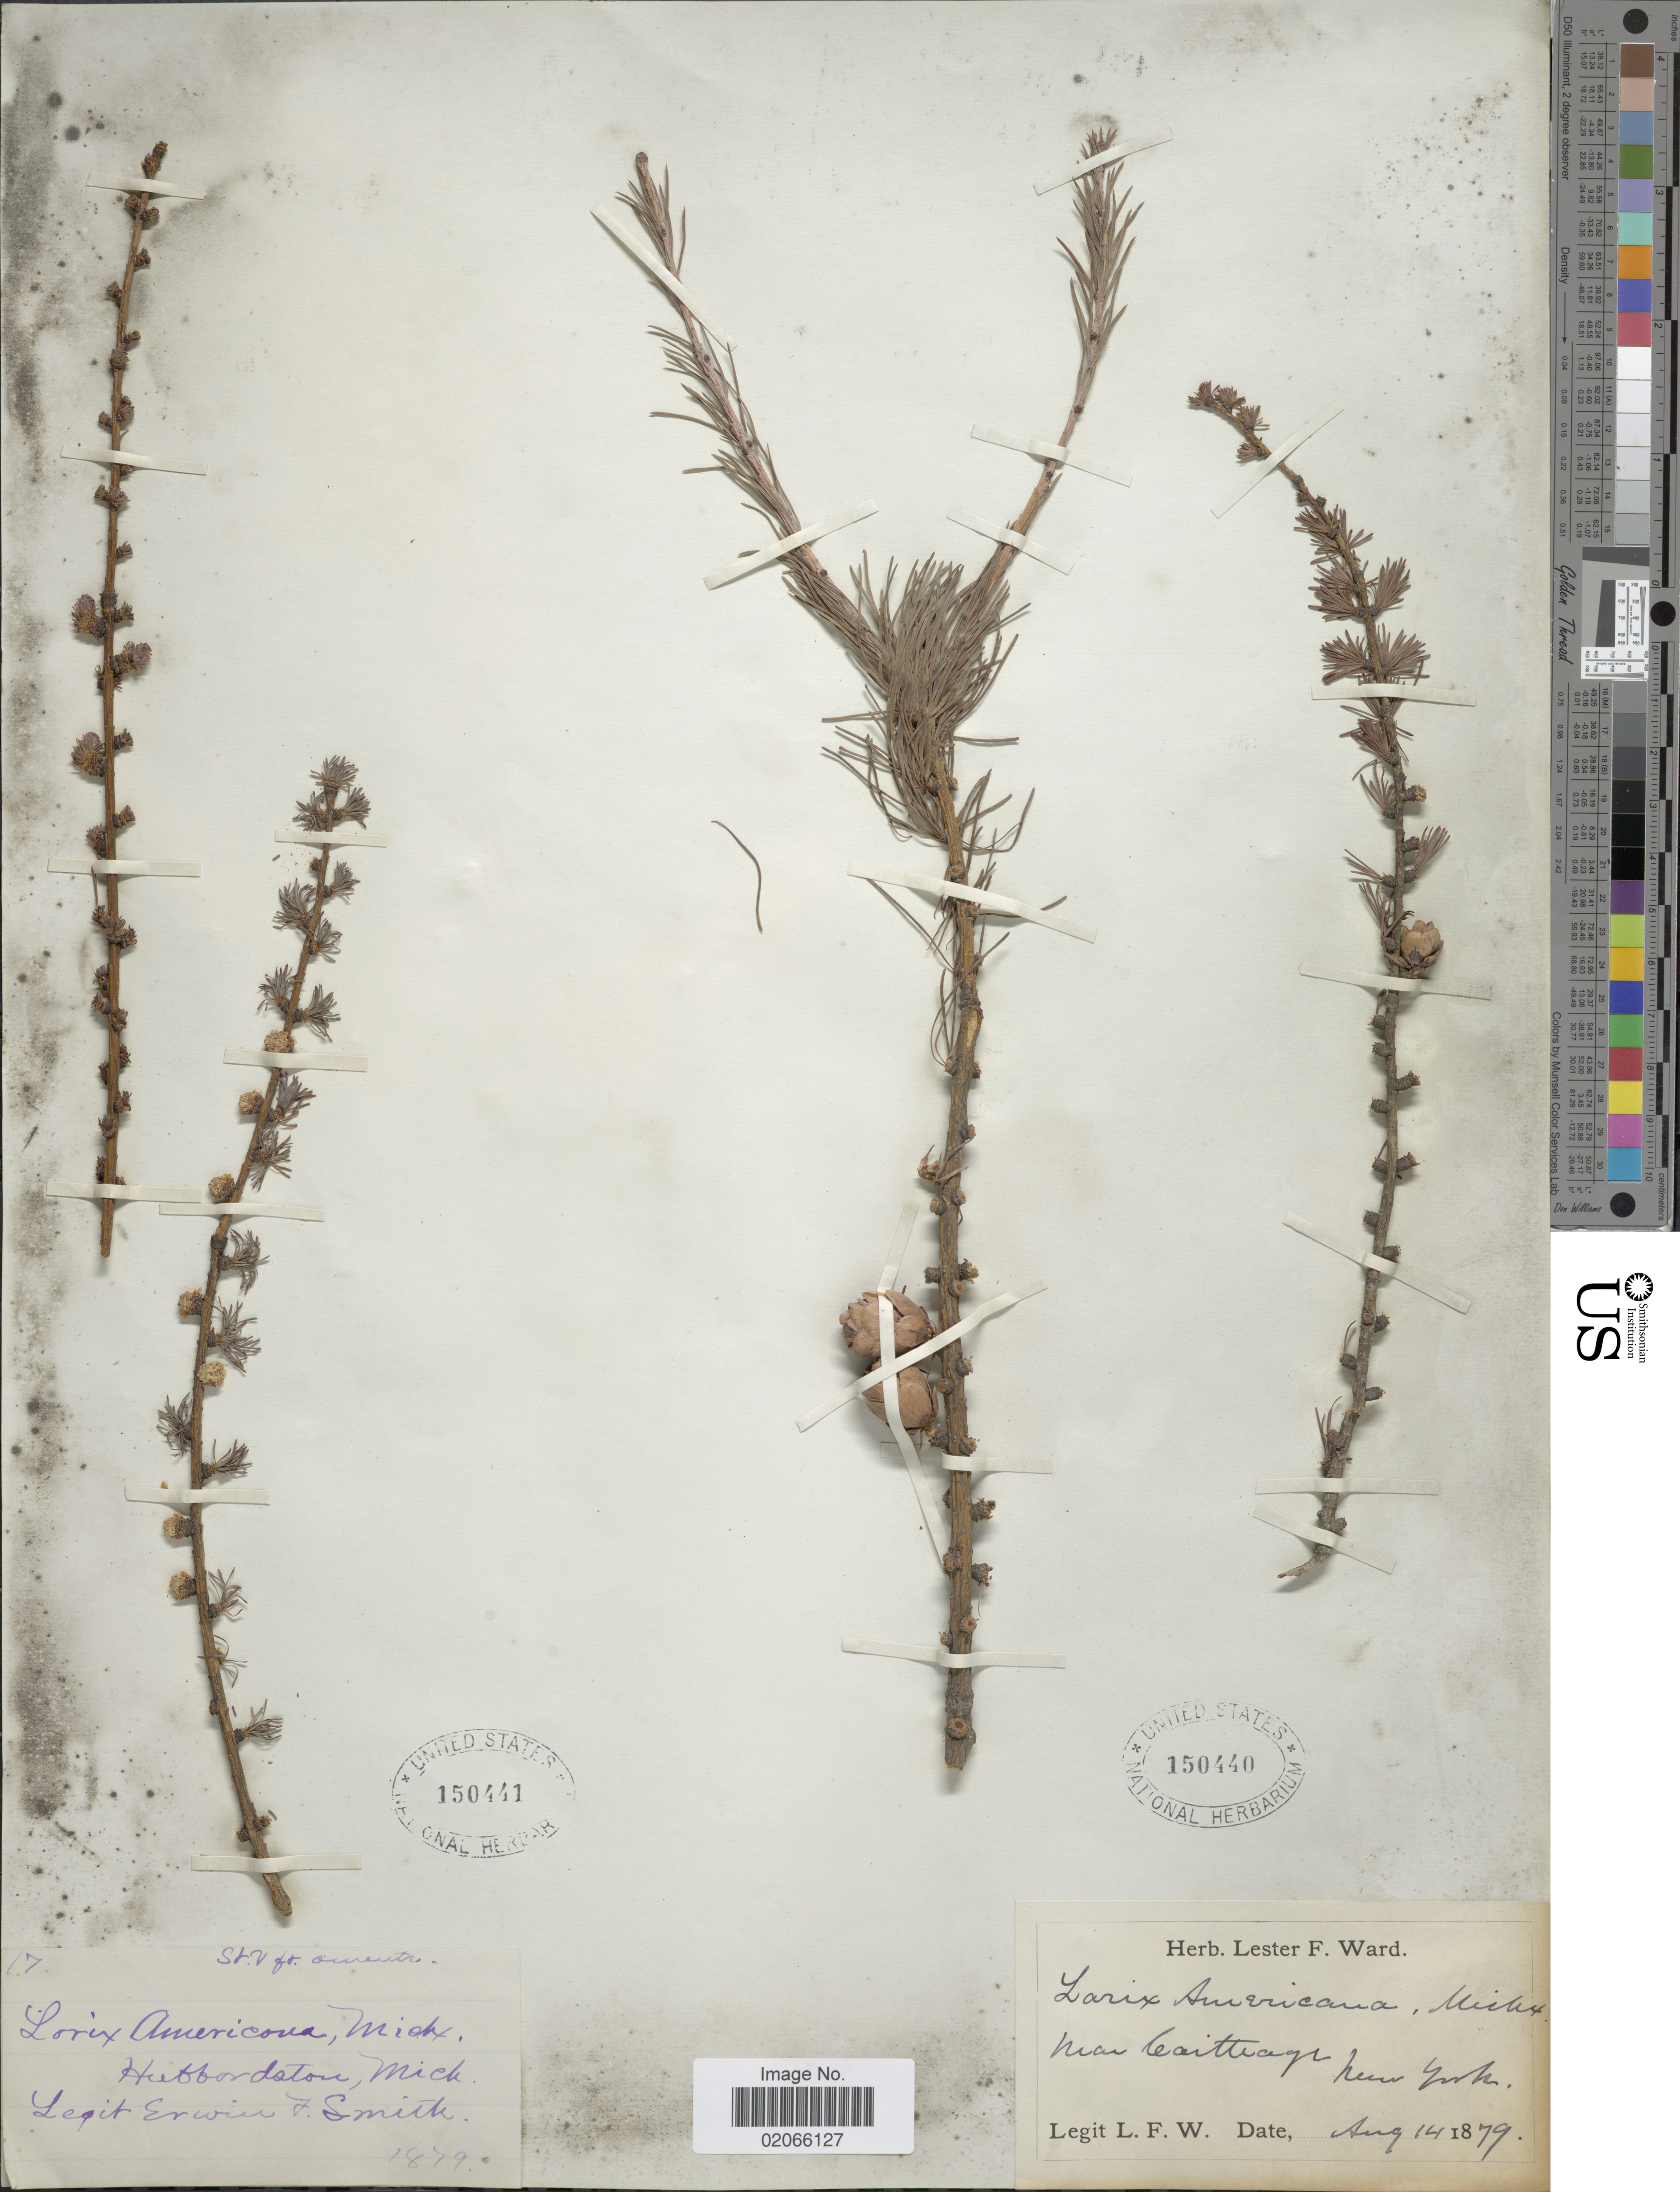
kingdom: Plantae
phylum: Tracheophyta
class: Pinopsida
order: Pinales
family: Pinaceae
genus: Larix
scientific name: Larix laricina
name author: (Du Roi) K. Koch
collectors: E. F. Smith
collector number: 17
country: United States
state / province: Michigan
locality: Hubbardston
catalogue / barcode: US 150441